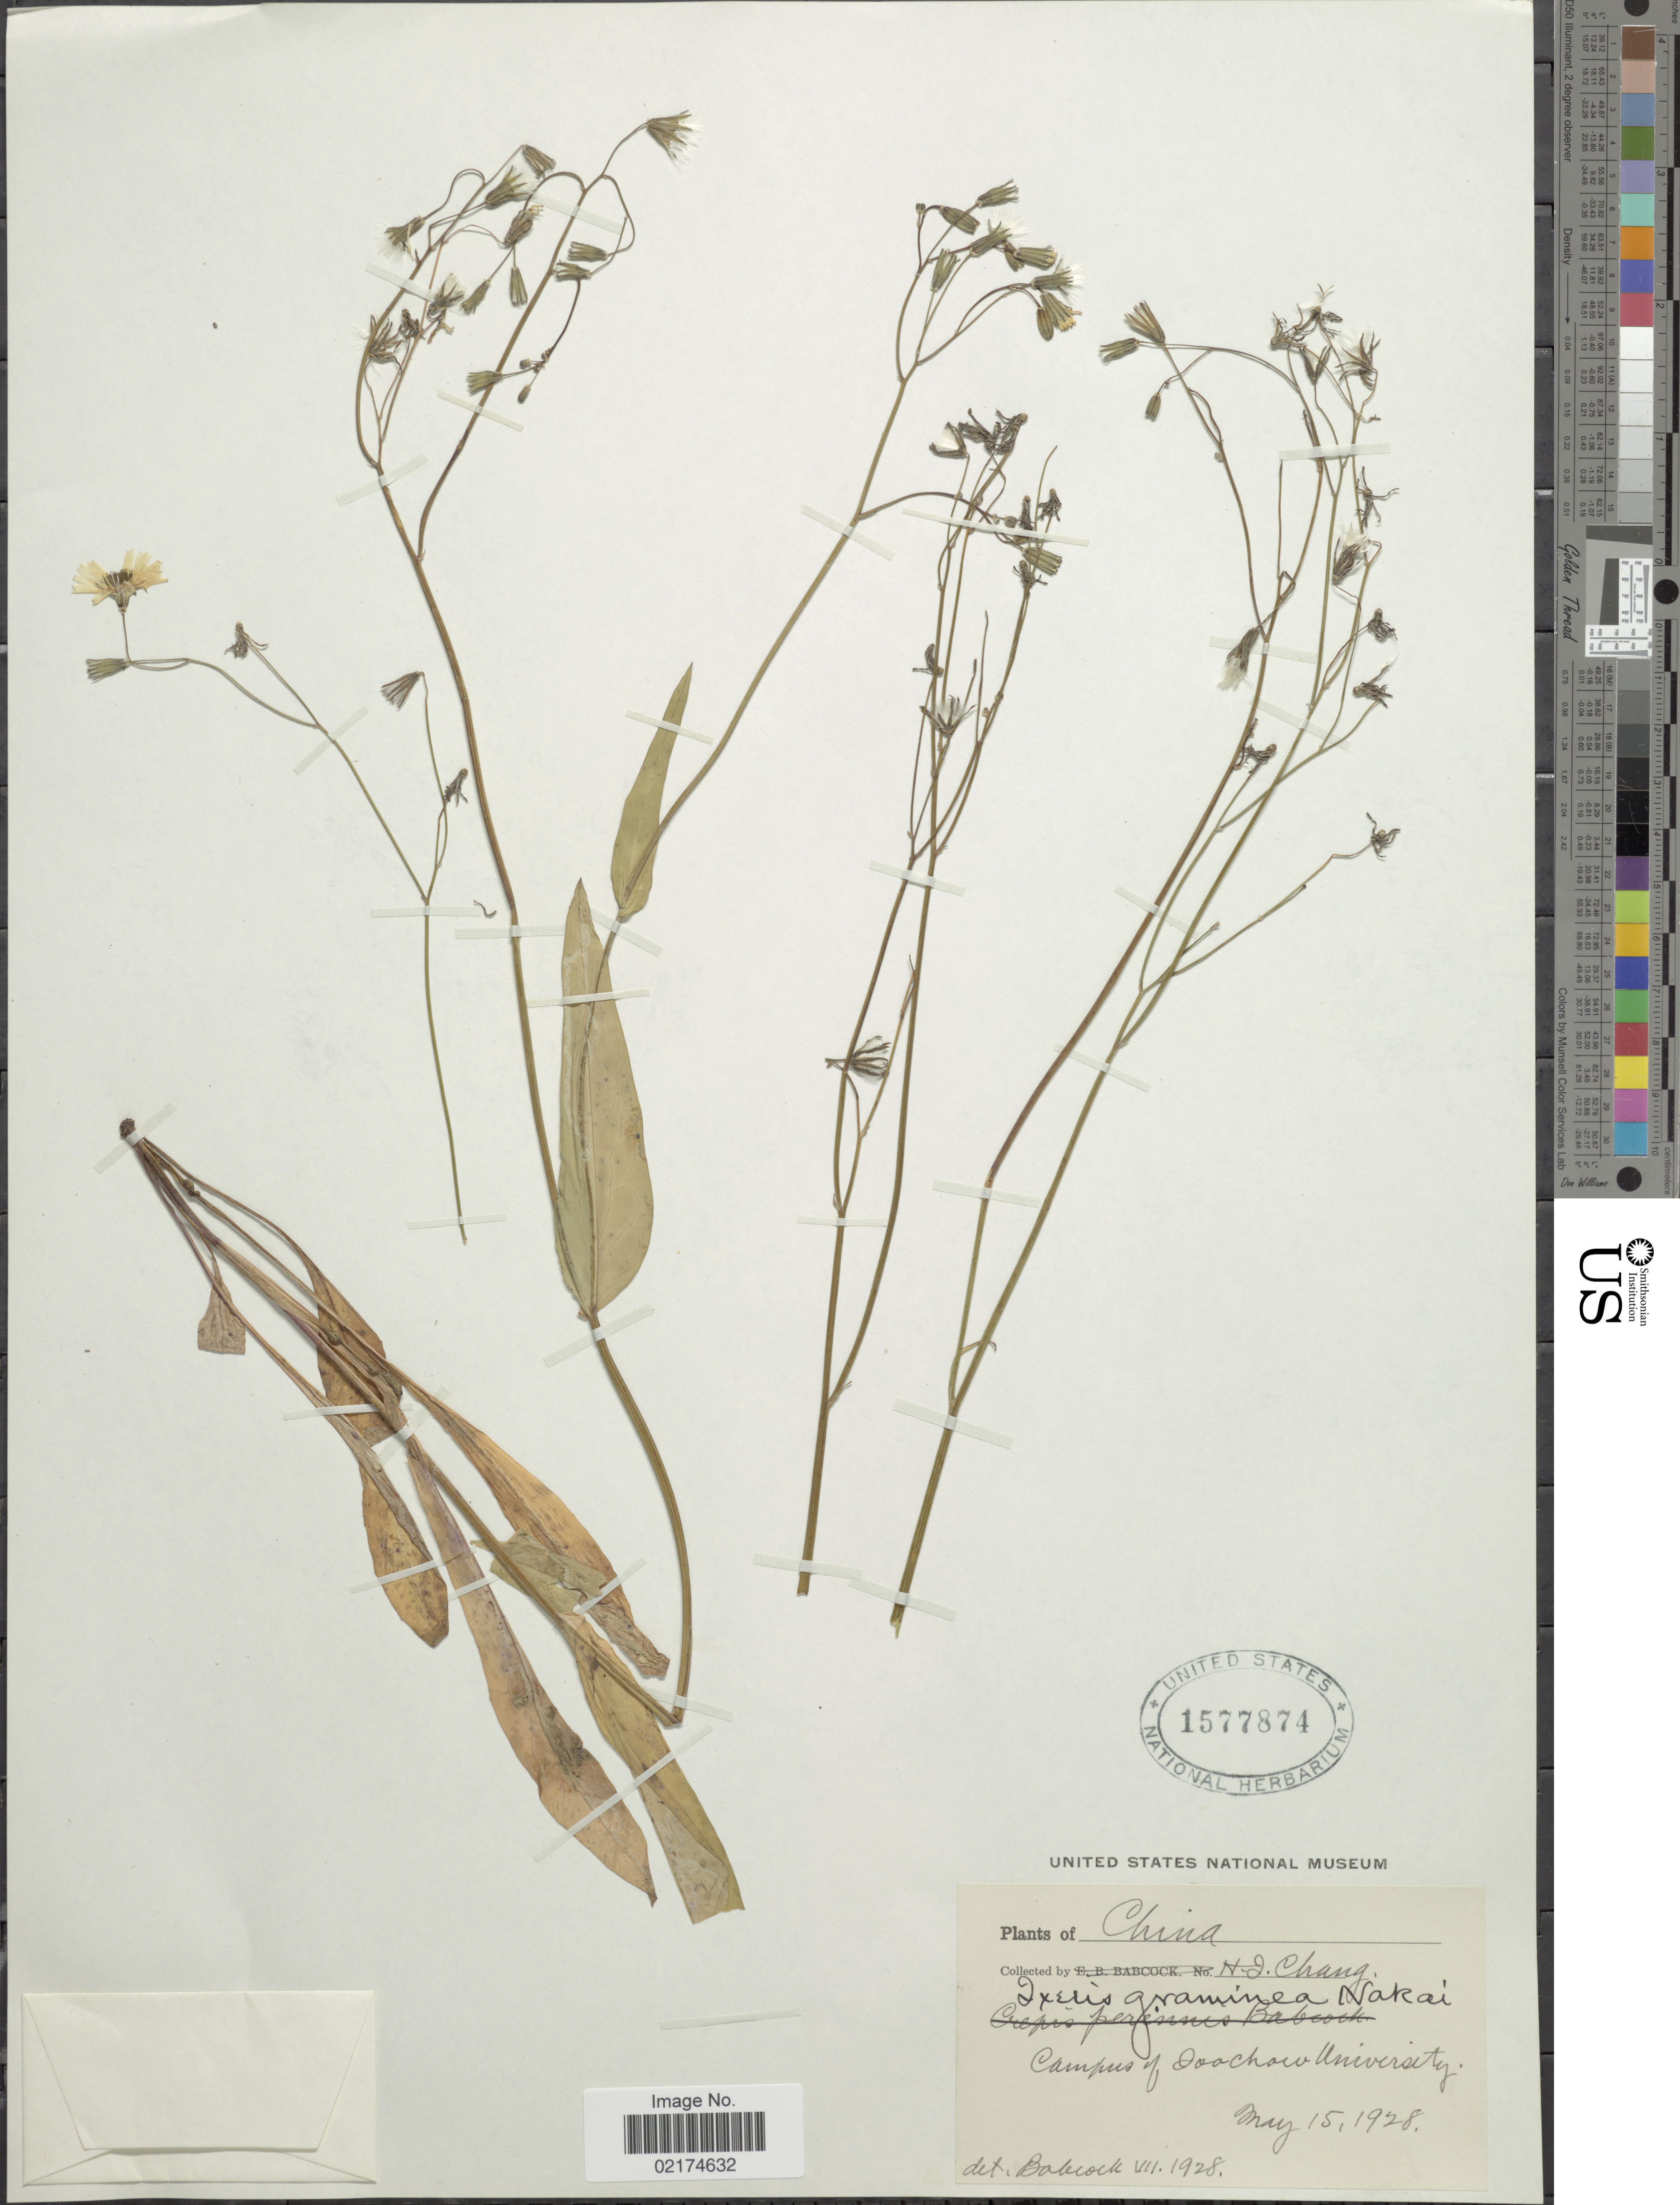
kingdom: Plantae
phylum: Tracheophyta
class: Magnoliopsida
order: Asterales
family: Asteraceae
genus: Ixeris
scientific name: Ixeris tamagawaensis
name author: (Makino) Kitam.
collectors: H.J. Chang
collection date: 1928-05-15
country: China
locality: Campus of Soachow University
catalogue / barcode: US 1577874